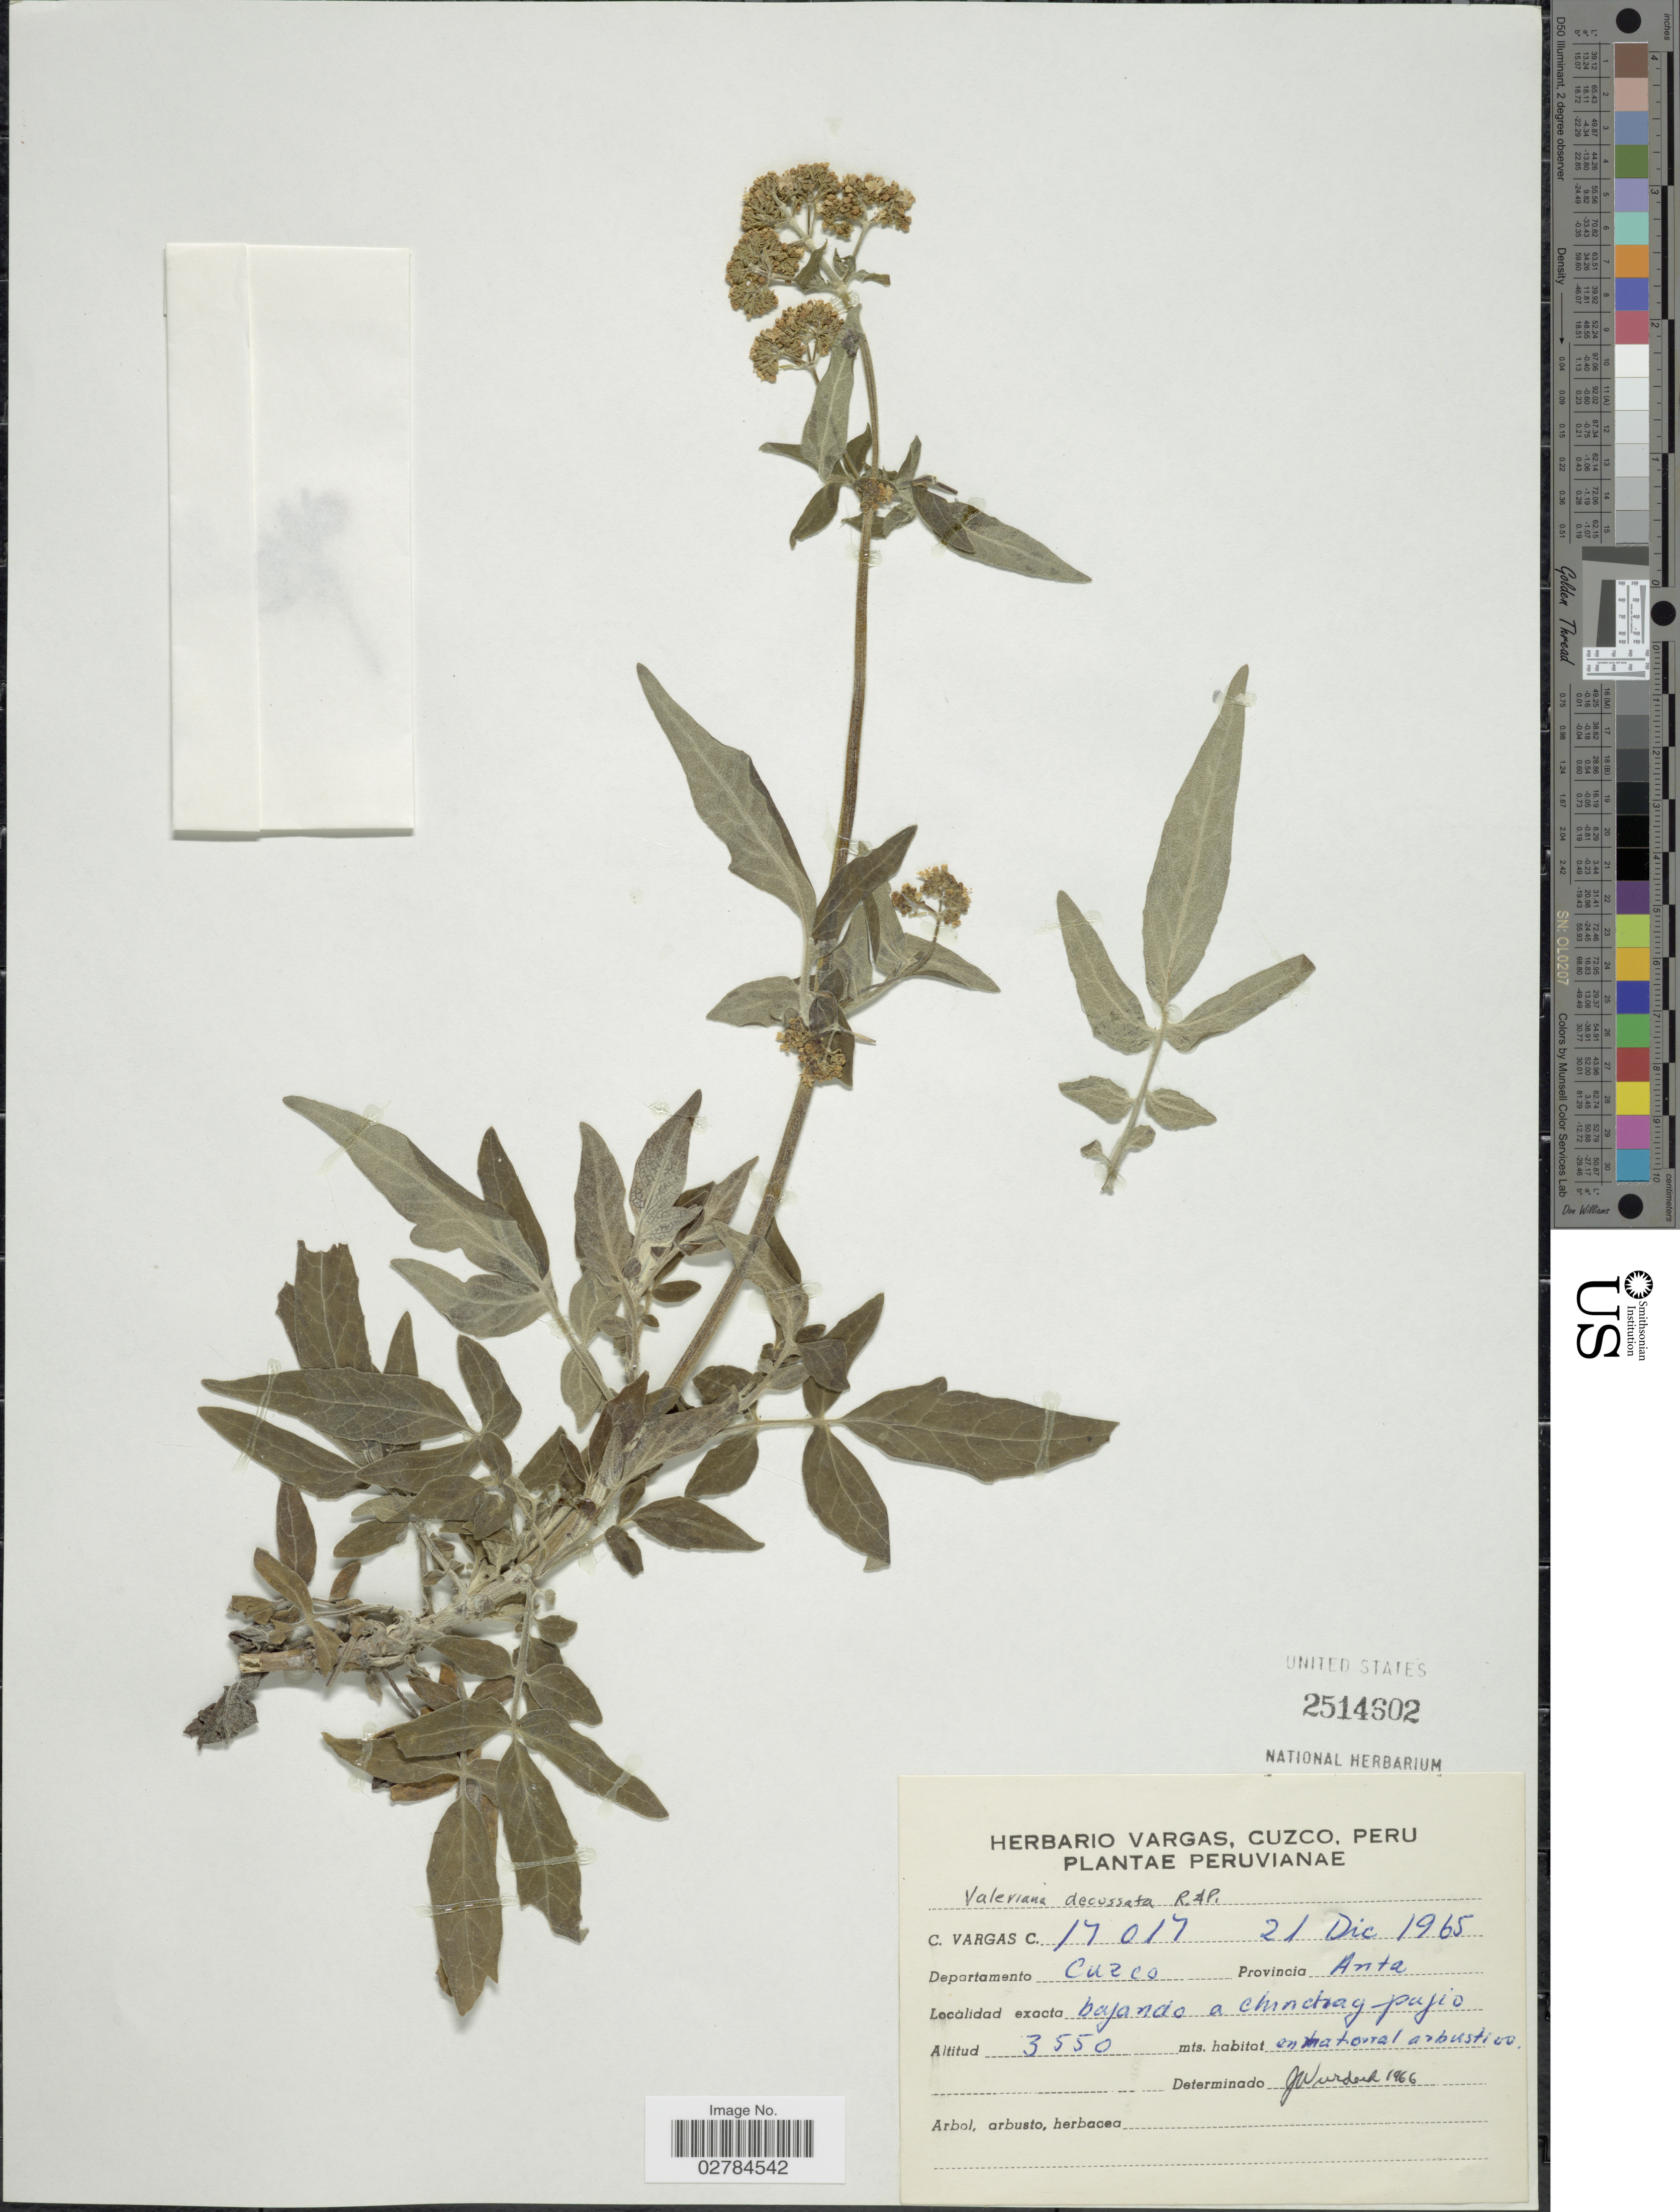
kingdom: Plantae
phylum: Tracheophyta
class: Magnoliopsida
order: Dipsacales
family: Caprifoliaceae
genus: Valeriana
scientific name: Valeriana decussata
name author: Ruiz & Pav.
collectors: C. Vargas Calderón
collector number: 17017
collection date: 1965-12-21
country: Peru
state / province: Cusco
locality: Departamento Cuzco. Provincia Anta. Bajando a Chinetiag - Pujio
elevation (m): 3550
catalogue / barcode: US 2514602